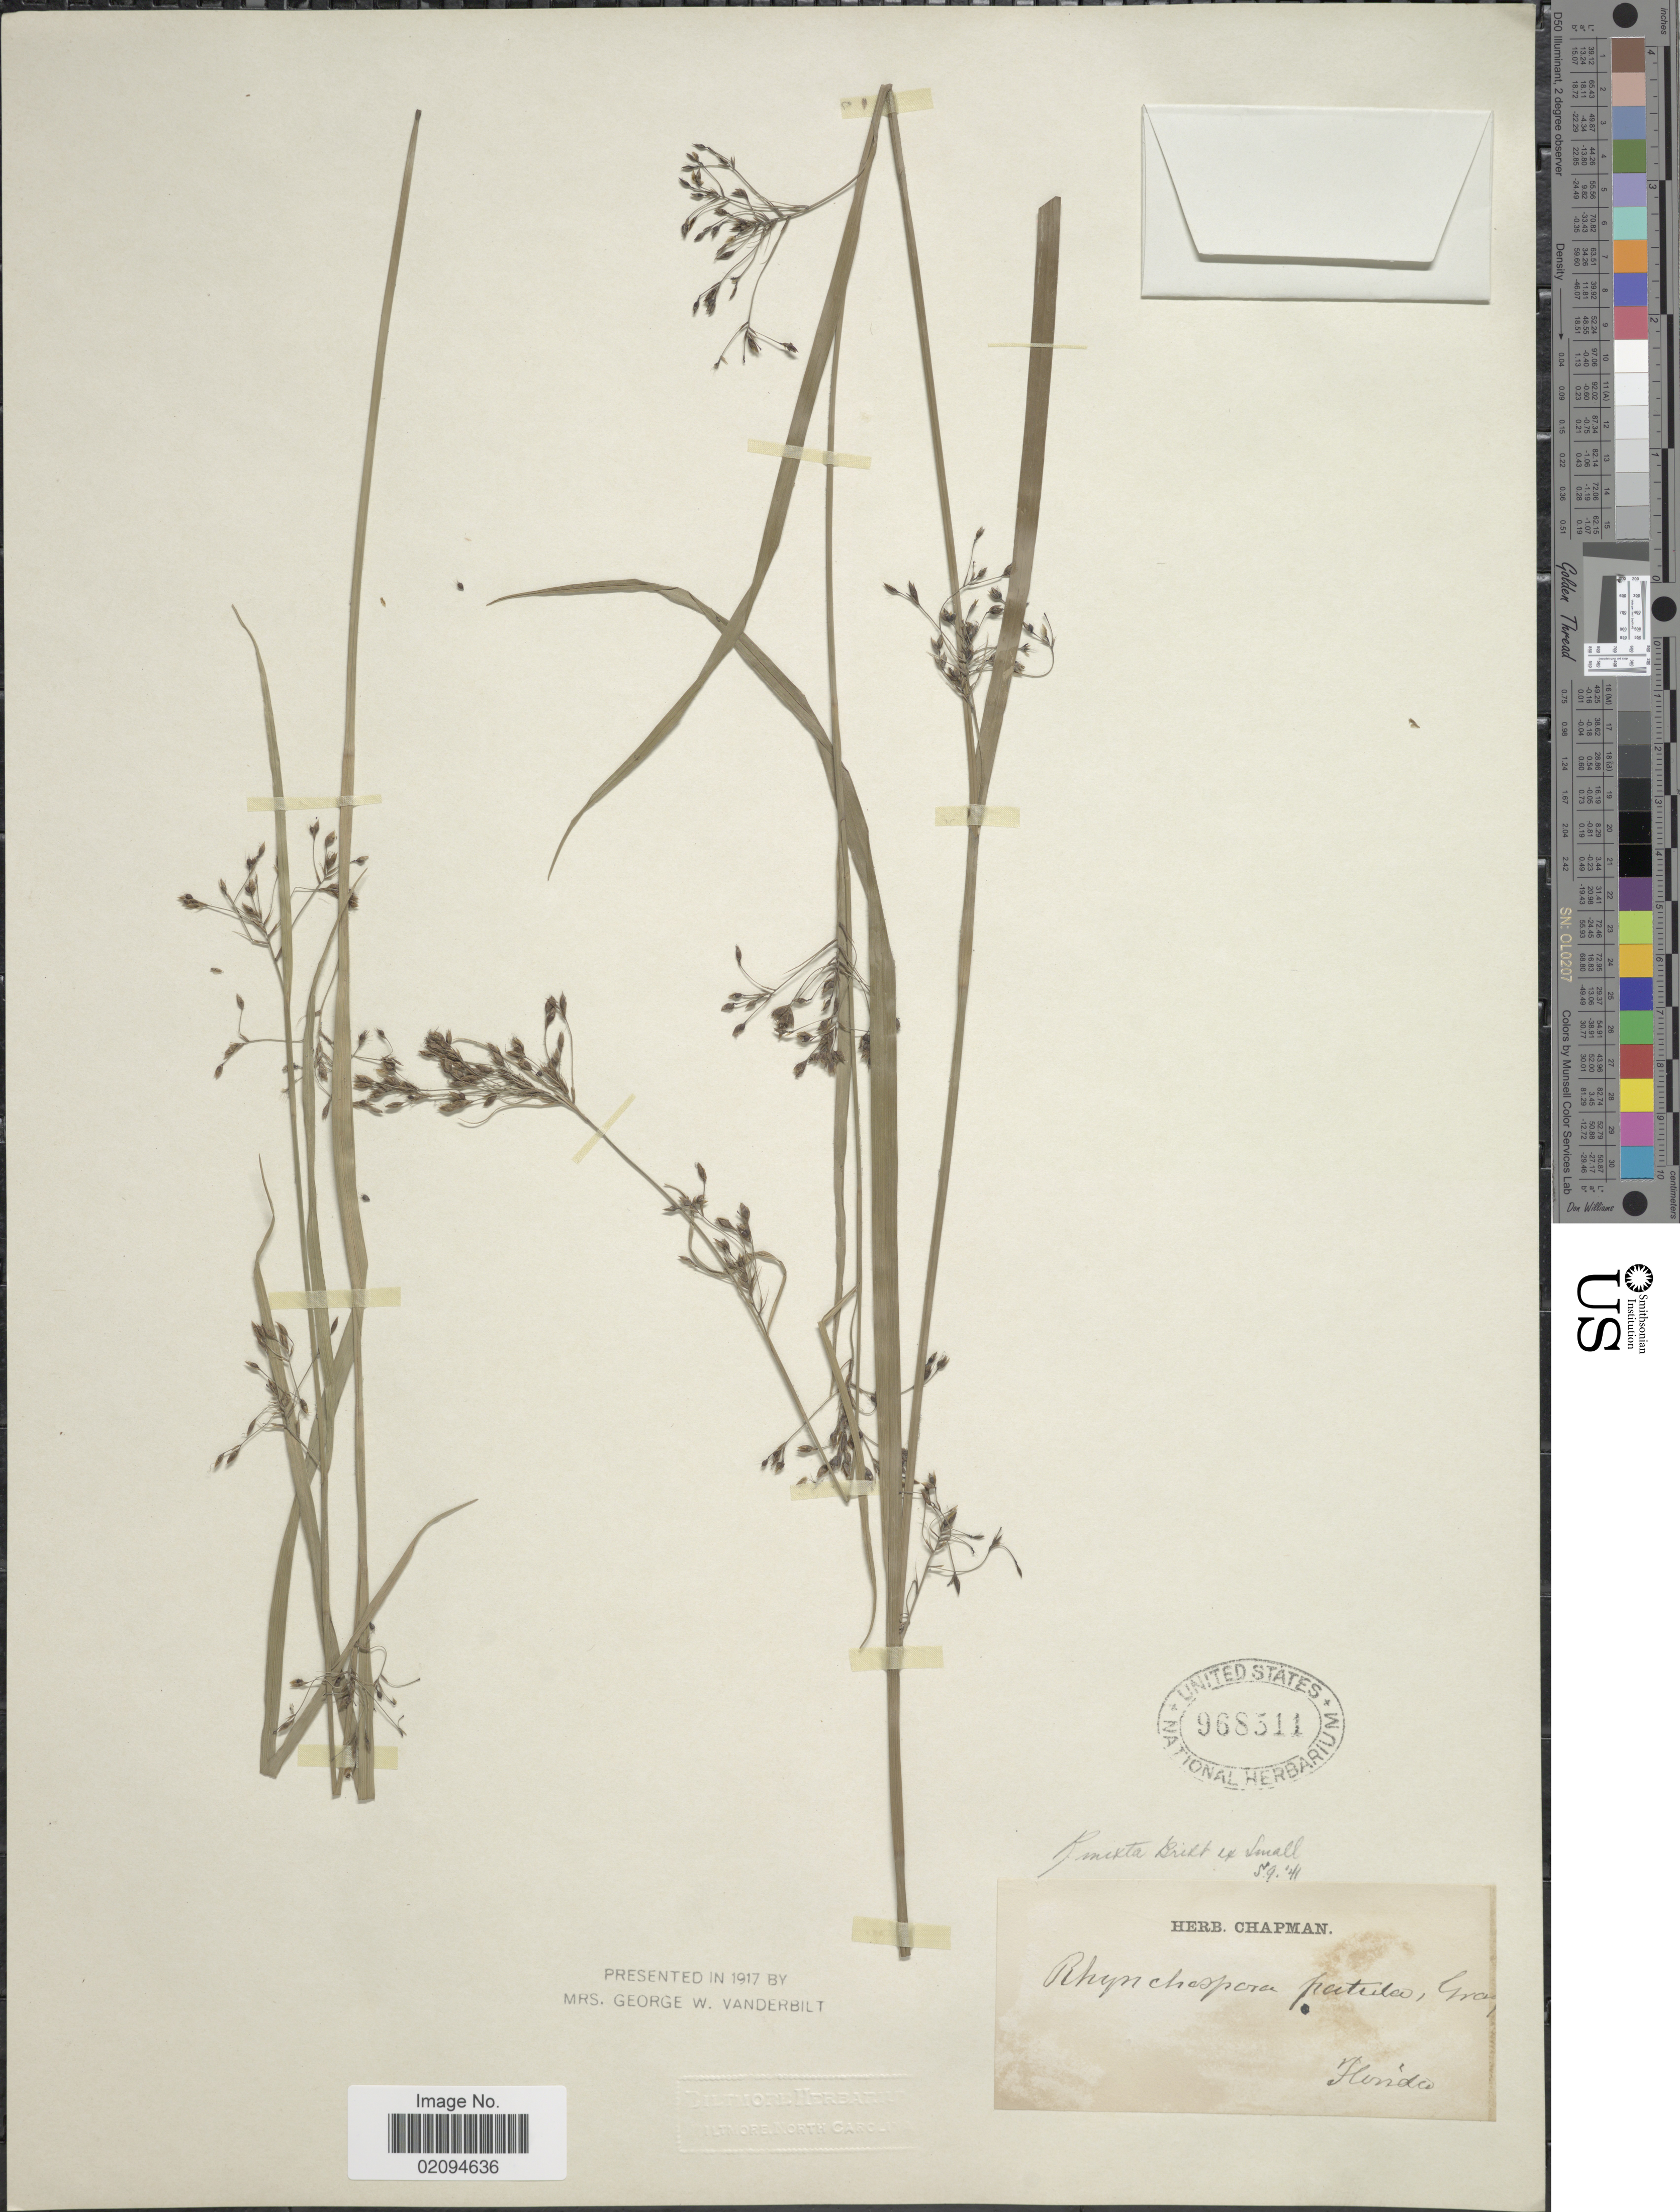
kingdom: Plantae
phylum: Tracheophyta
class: Liliopsida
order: Poales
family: Cyperaceae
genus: Rhynchospora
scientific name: Rhynchospora mixta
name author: Britton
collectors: ex herb. Chapman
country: United States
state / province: Florida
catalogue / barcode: US 968311